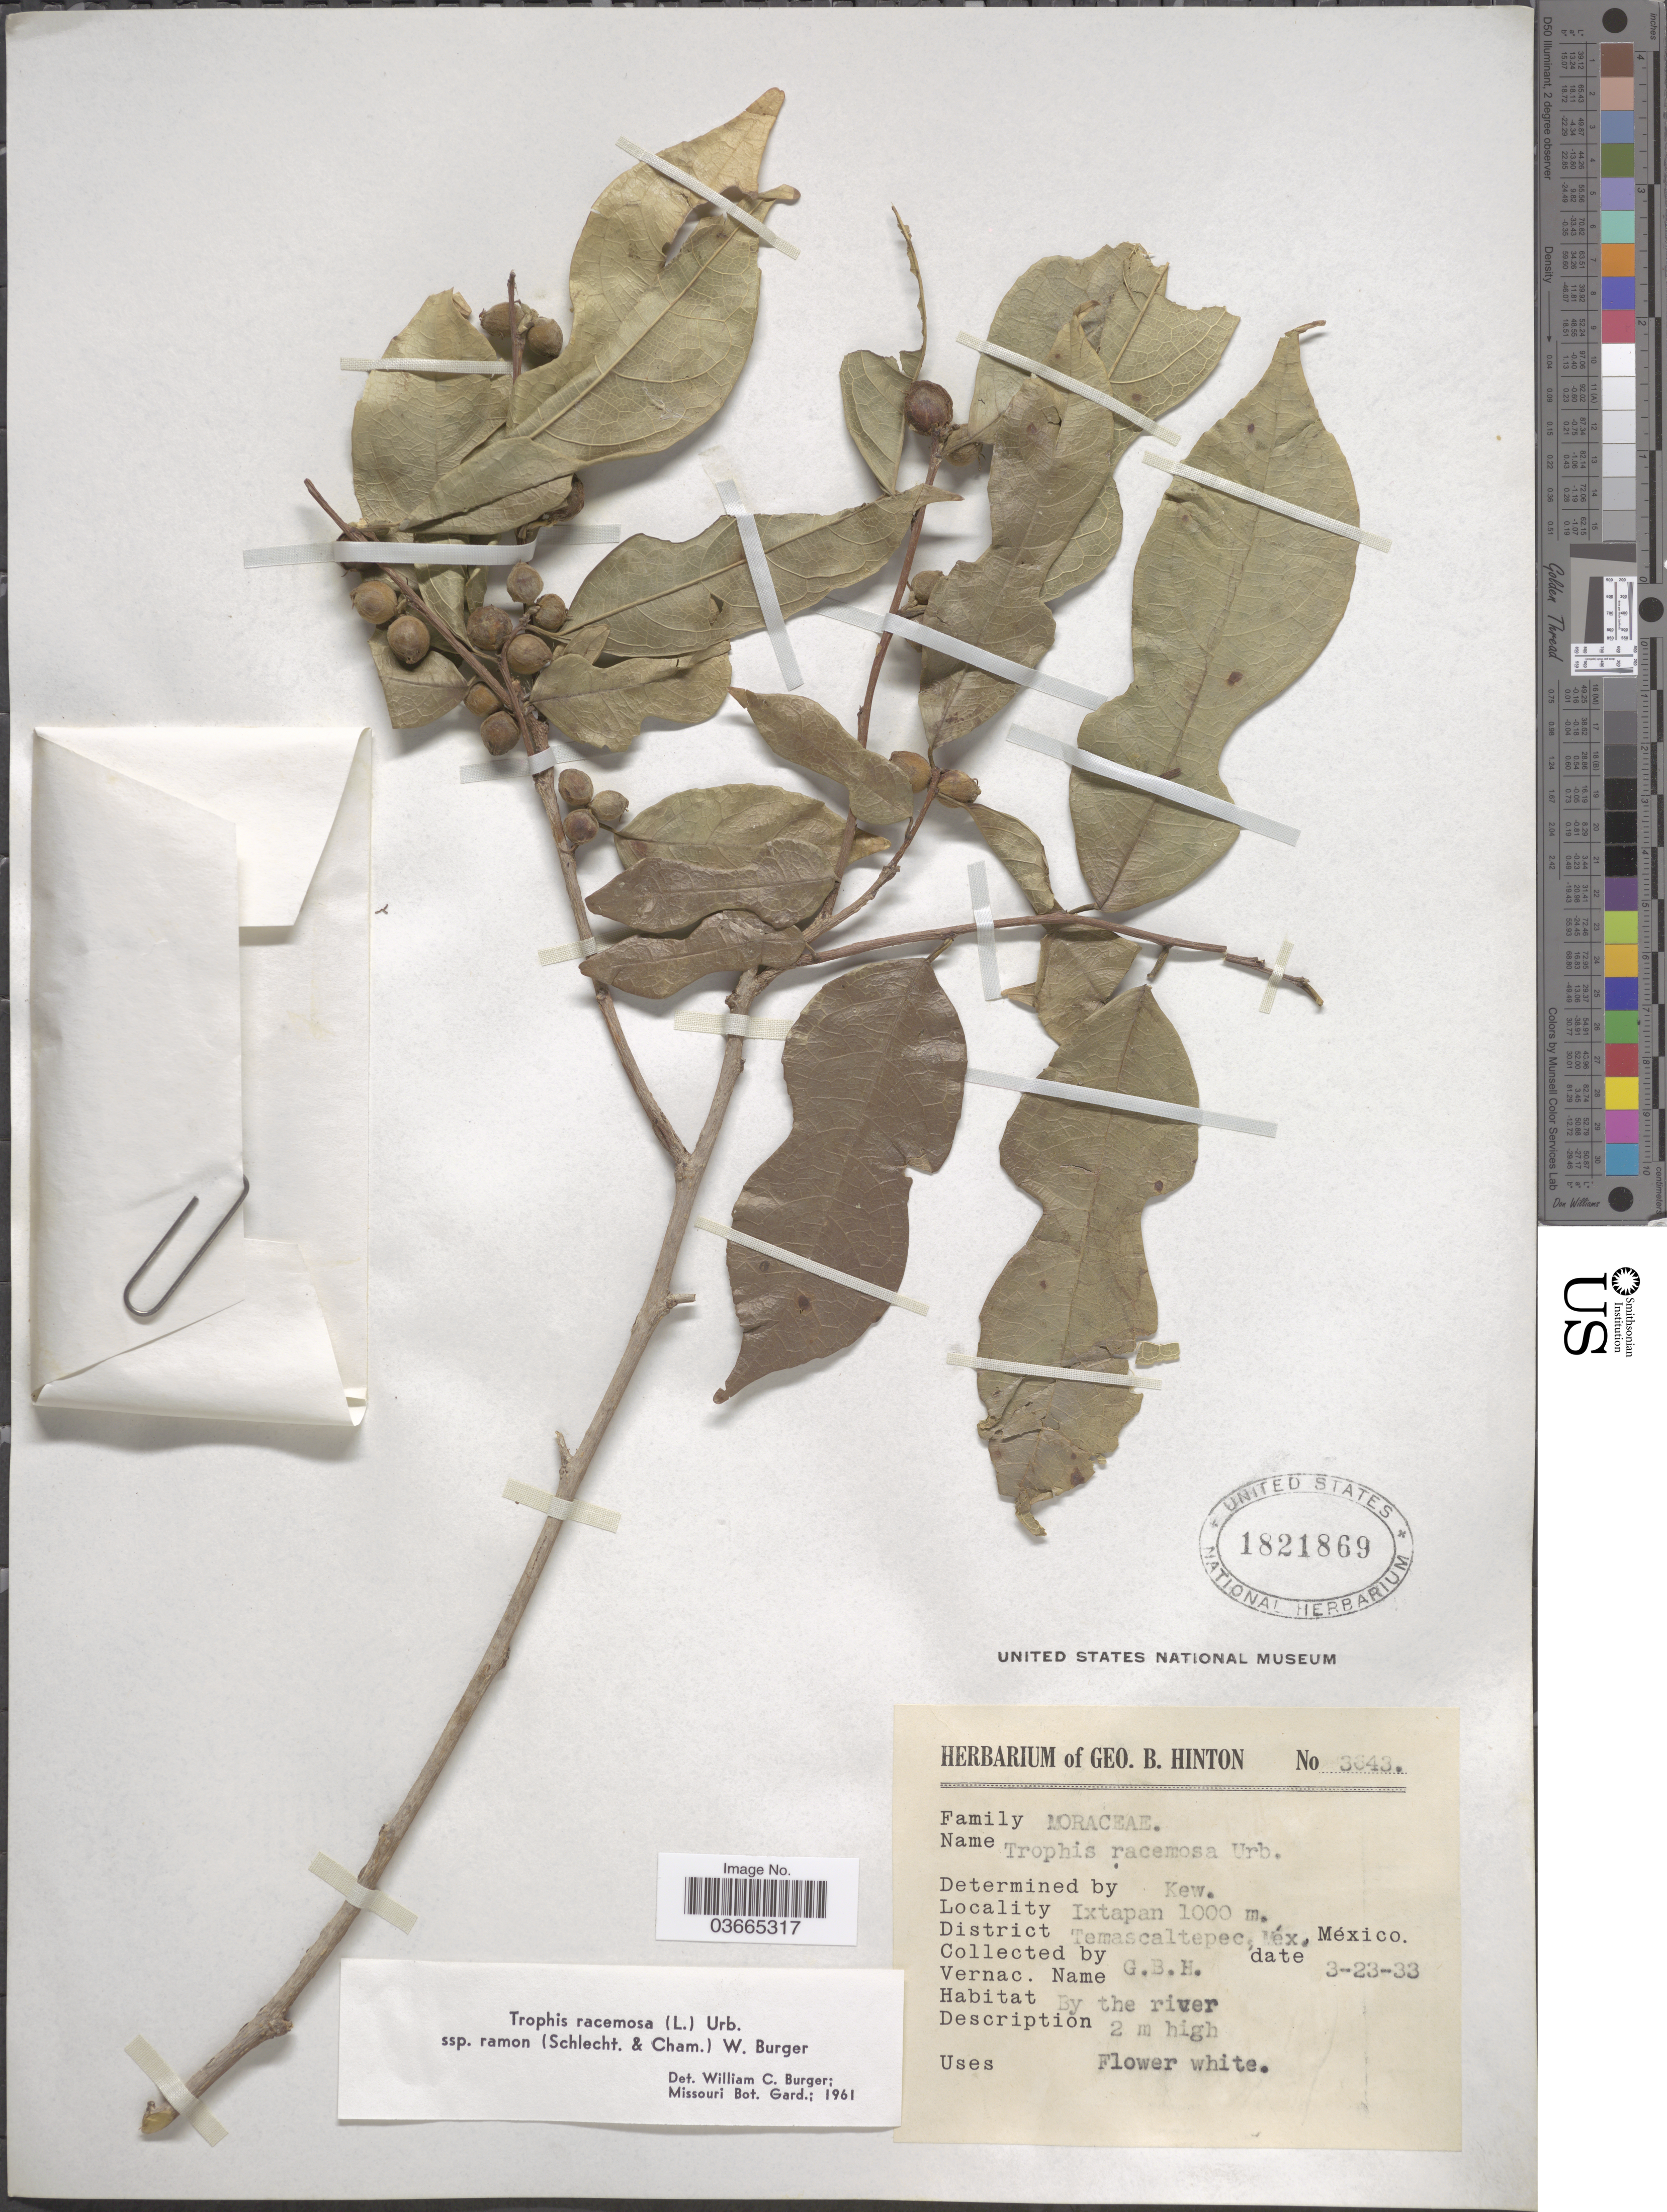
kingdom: Plantae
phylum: Tracheophyta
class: Magnoliopsida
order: Rosales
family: Moraceae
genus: Trophis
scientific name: Trophis racemosa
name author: (L.) Urb.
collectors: G. B. Hinton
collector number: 3643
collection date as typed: Transcribed d/m/y: 23/3/33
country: Mexico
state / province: México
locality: Ixtapan. District Temascaltepec.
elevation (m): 1000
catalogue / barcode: US 1821869